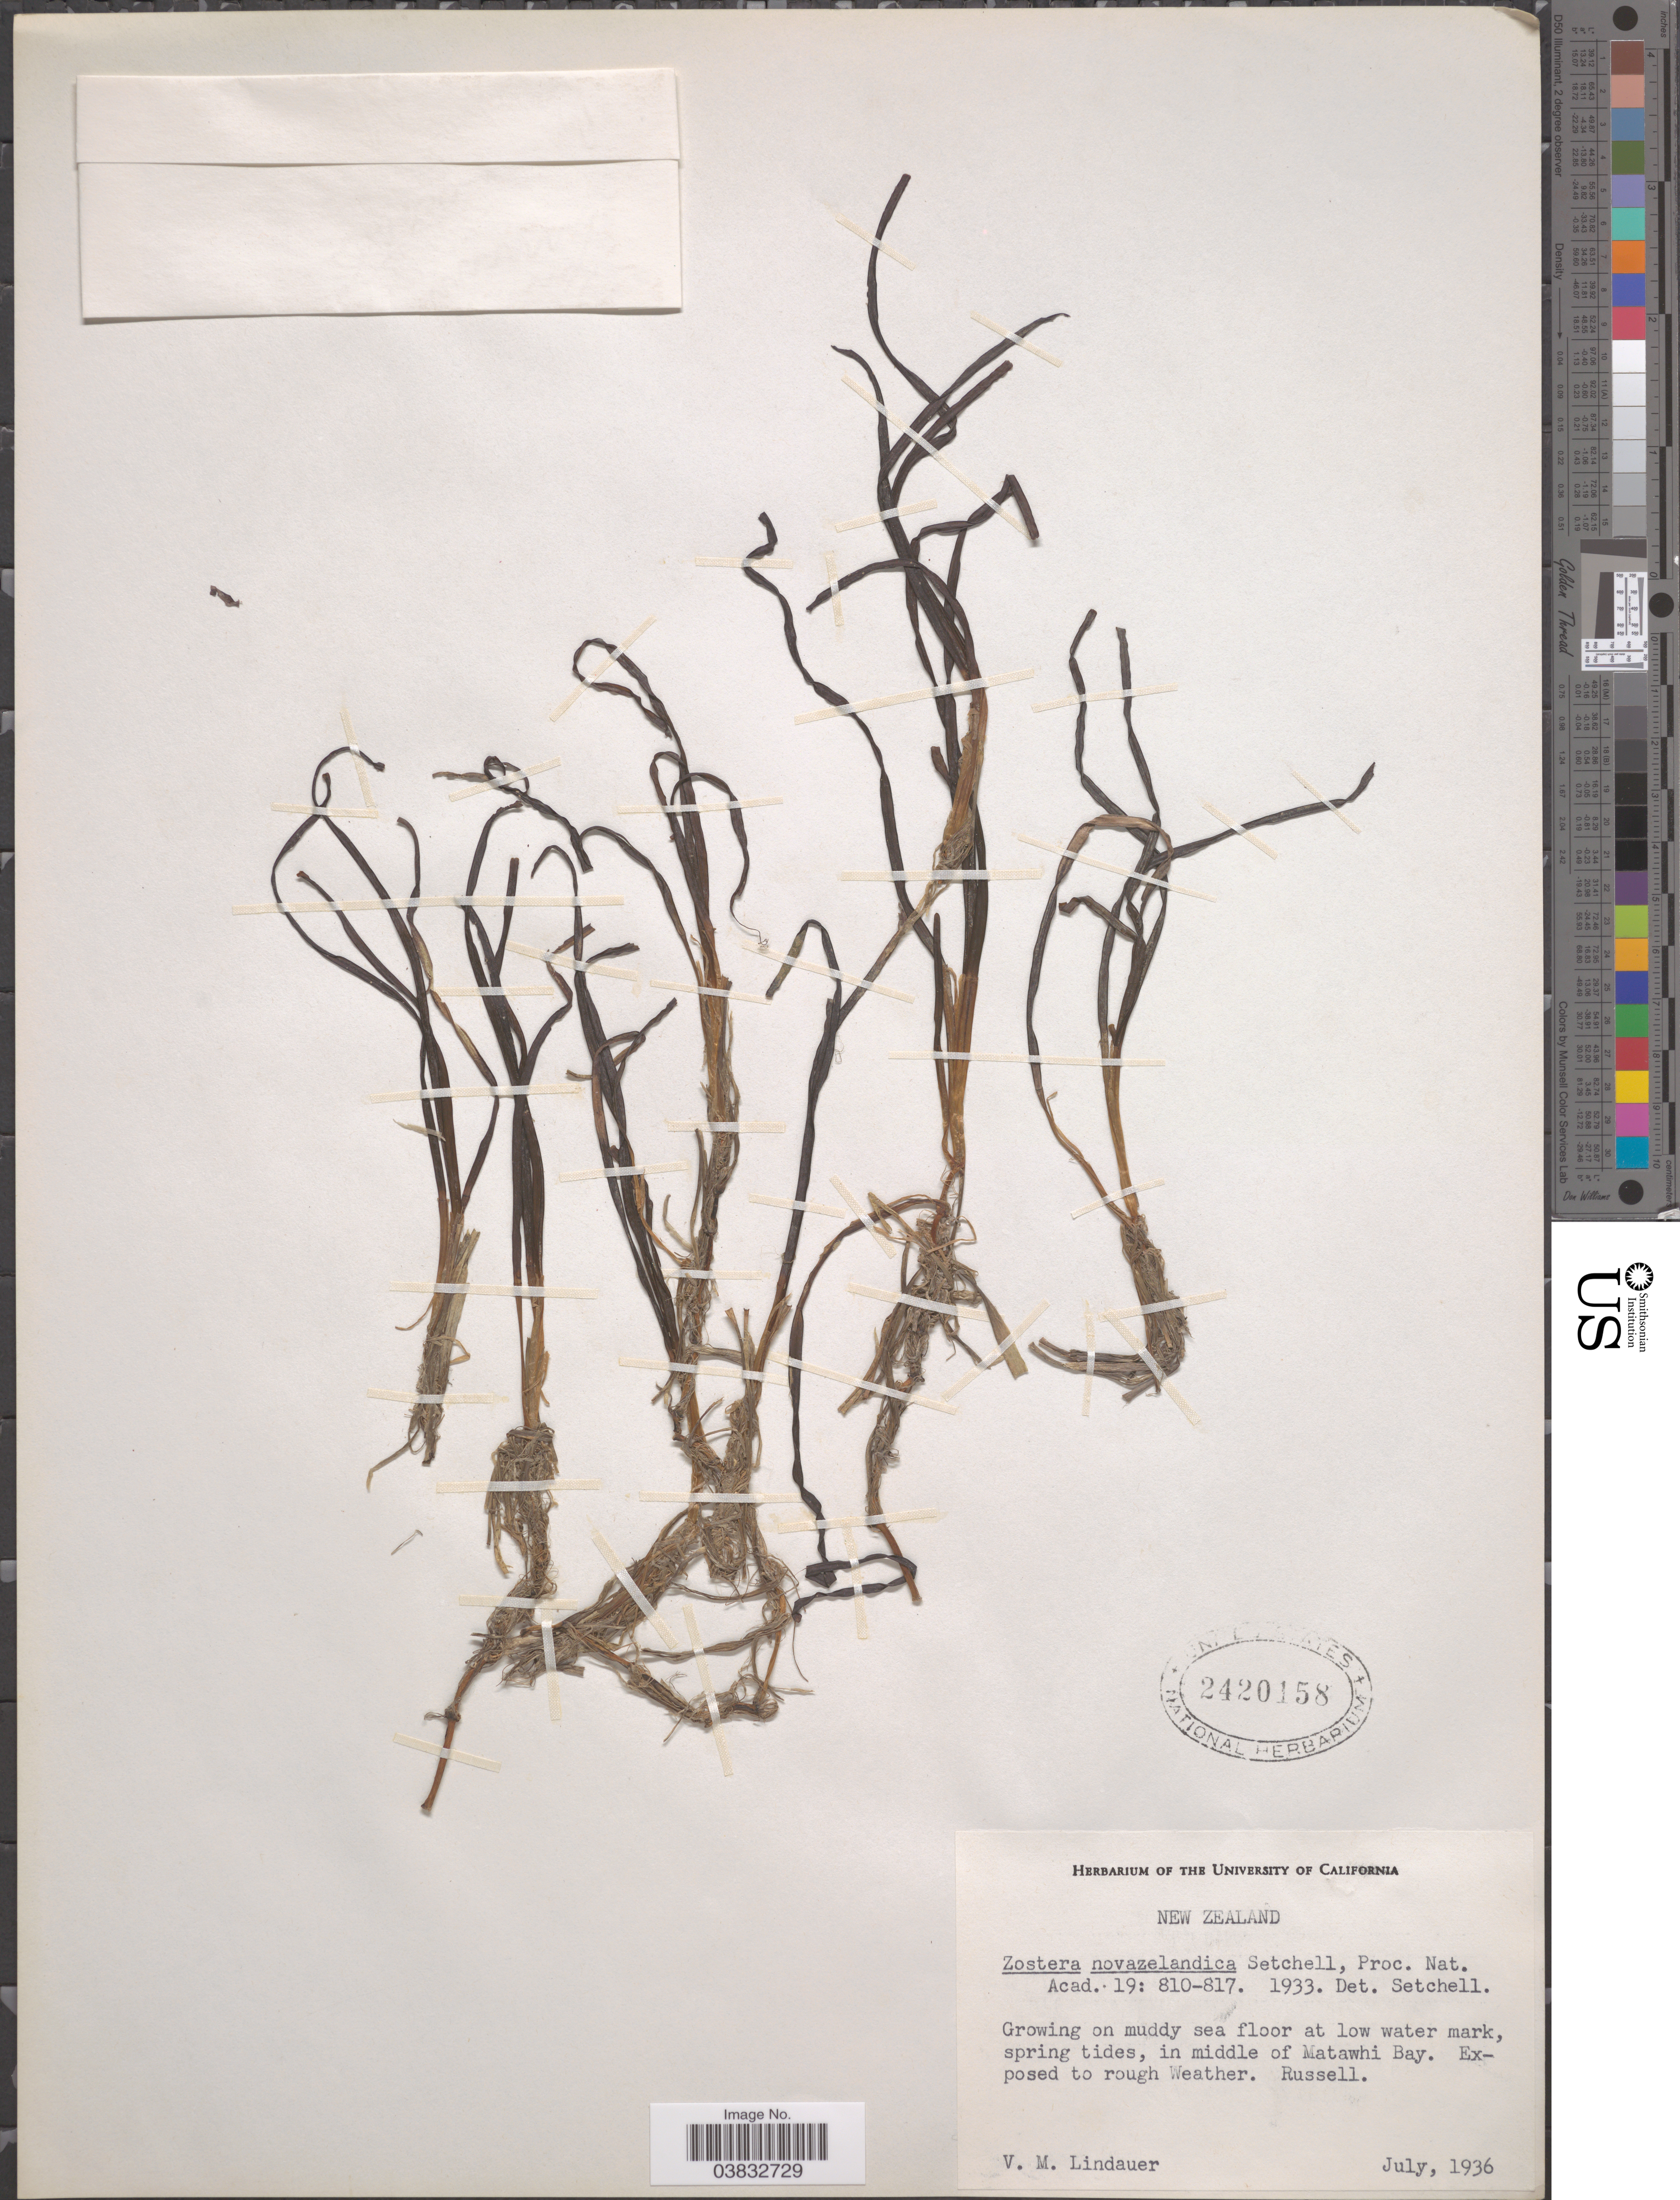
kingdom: Plantae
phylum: Tracheophyta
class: Liliopsida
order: Alismatales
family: Zosteraceae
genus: Zostera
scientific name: Zostera novazelandica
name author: Setch.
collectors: V. Lindauer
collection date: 1936-07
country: New Zealand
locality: In middle of Matawhi Bay. Russell.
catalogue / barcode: US 2420158